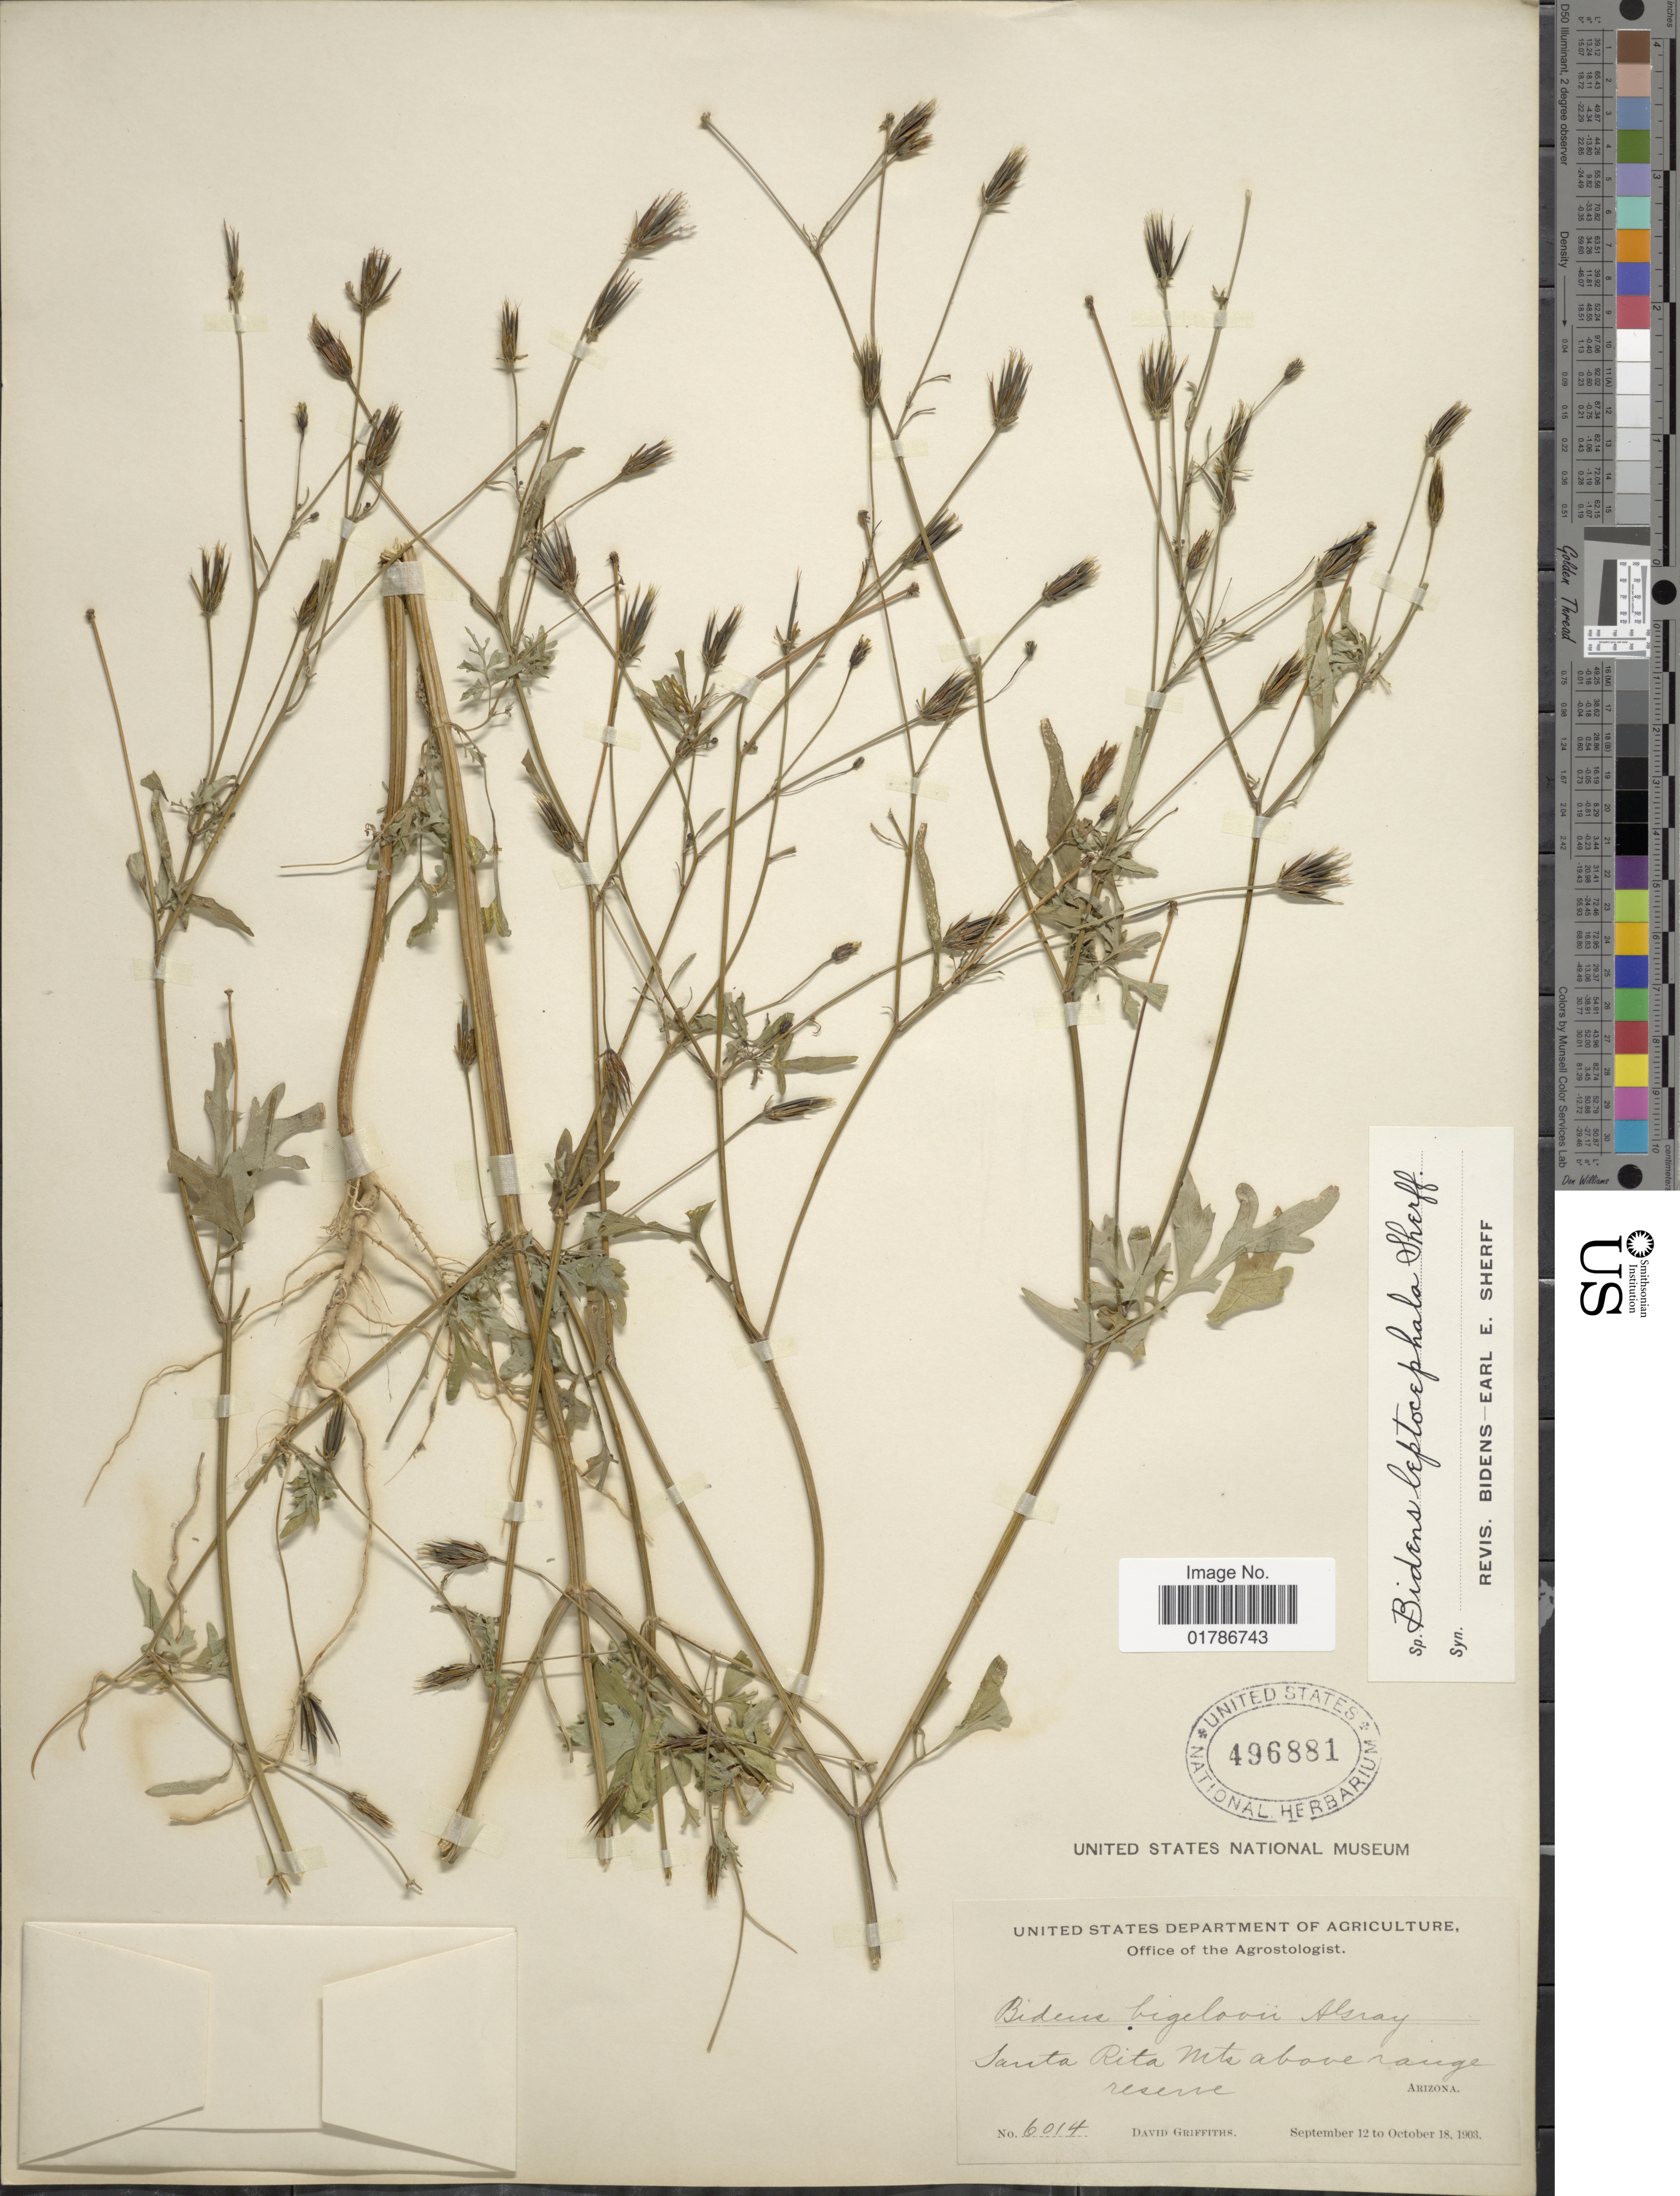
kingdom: Plantae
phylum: Tracheophyta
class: Magnoliopsida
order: Asterales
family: Asteraceae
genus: Bidens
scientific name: Bidens leptocephala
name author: Sherff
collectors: D. Griffiths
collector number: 6014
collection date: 1903-09-12/1903-10-18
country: United States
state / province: Arizona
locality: Santa Rita mts, above range reserve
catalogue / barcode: US 496881